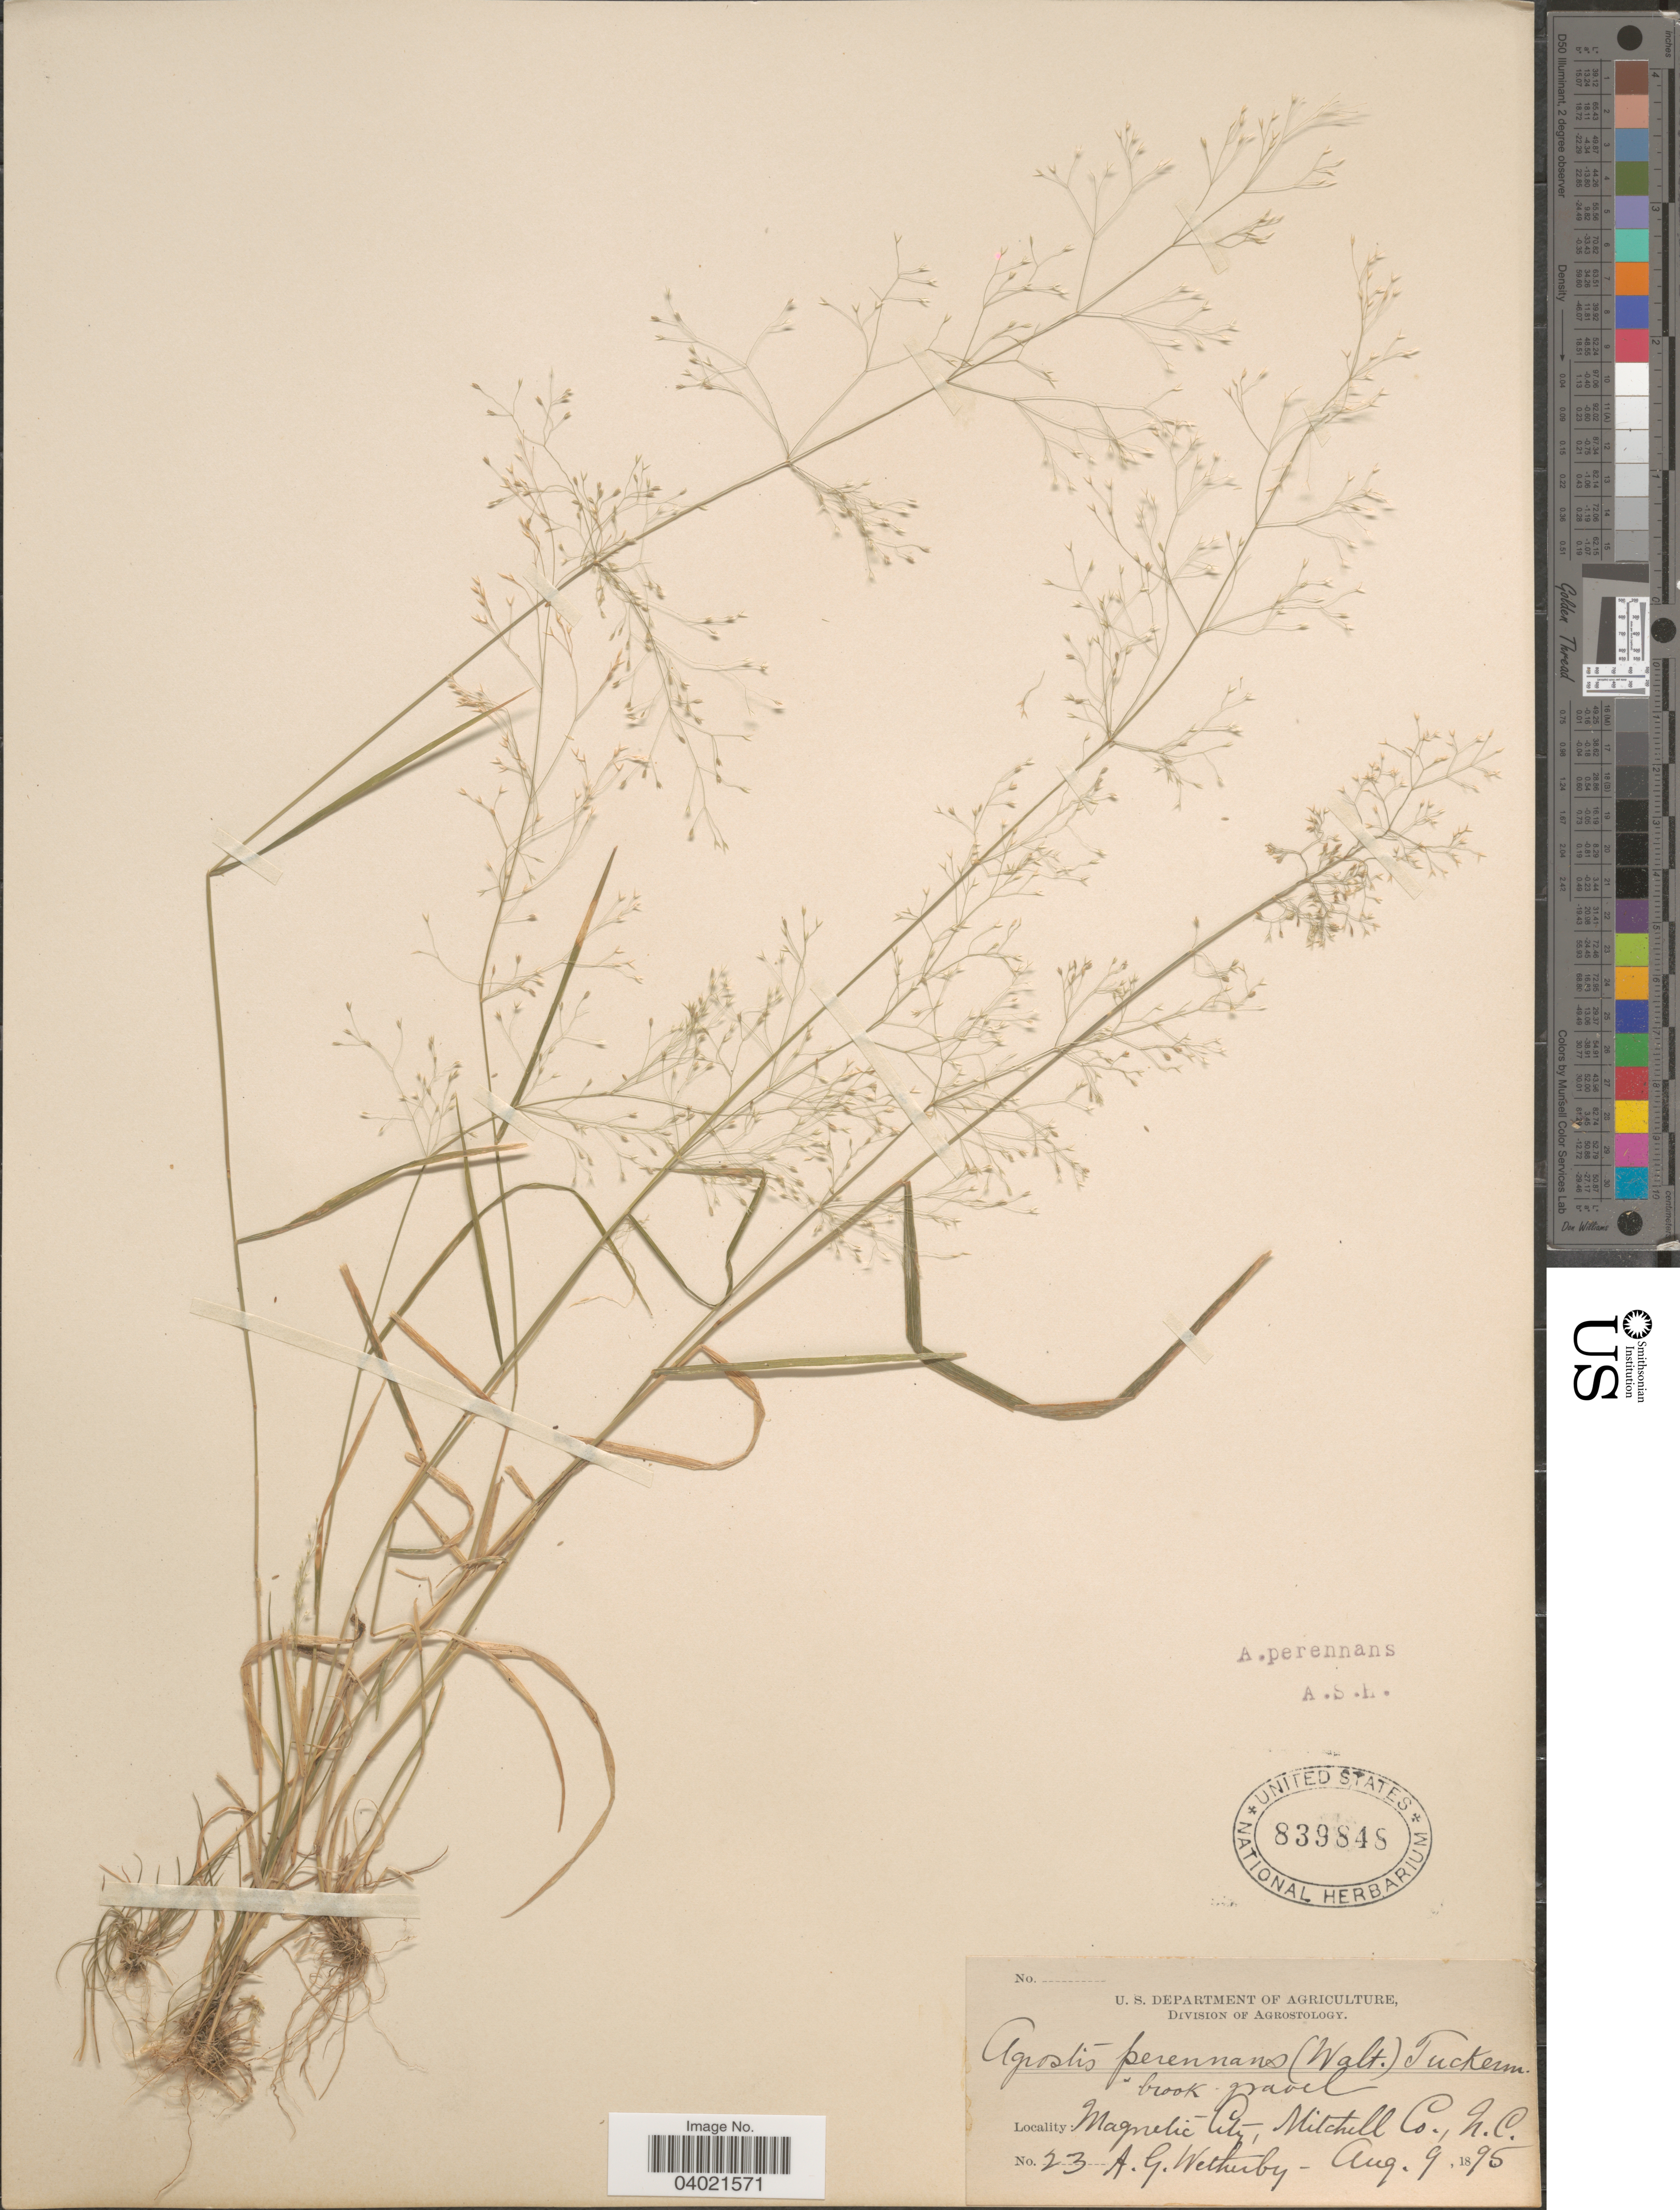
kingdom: Plantae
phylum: Tracheophyta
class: Liliopsida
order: Poales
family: Poaceae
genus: Agrostis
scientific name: Agrostis perennans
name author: (Walter) Tuck.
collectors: A. Wetherby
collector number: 23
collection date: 1895-08-09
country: United States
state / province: North Carolina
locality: Magnetic City, Mitchell Co.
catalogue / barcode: US 839848